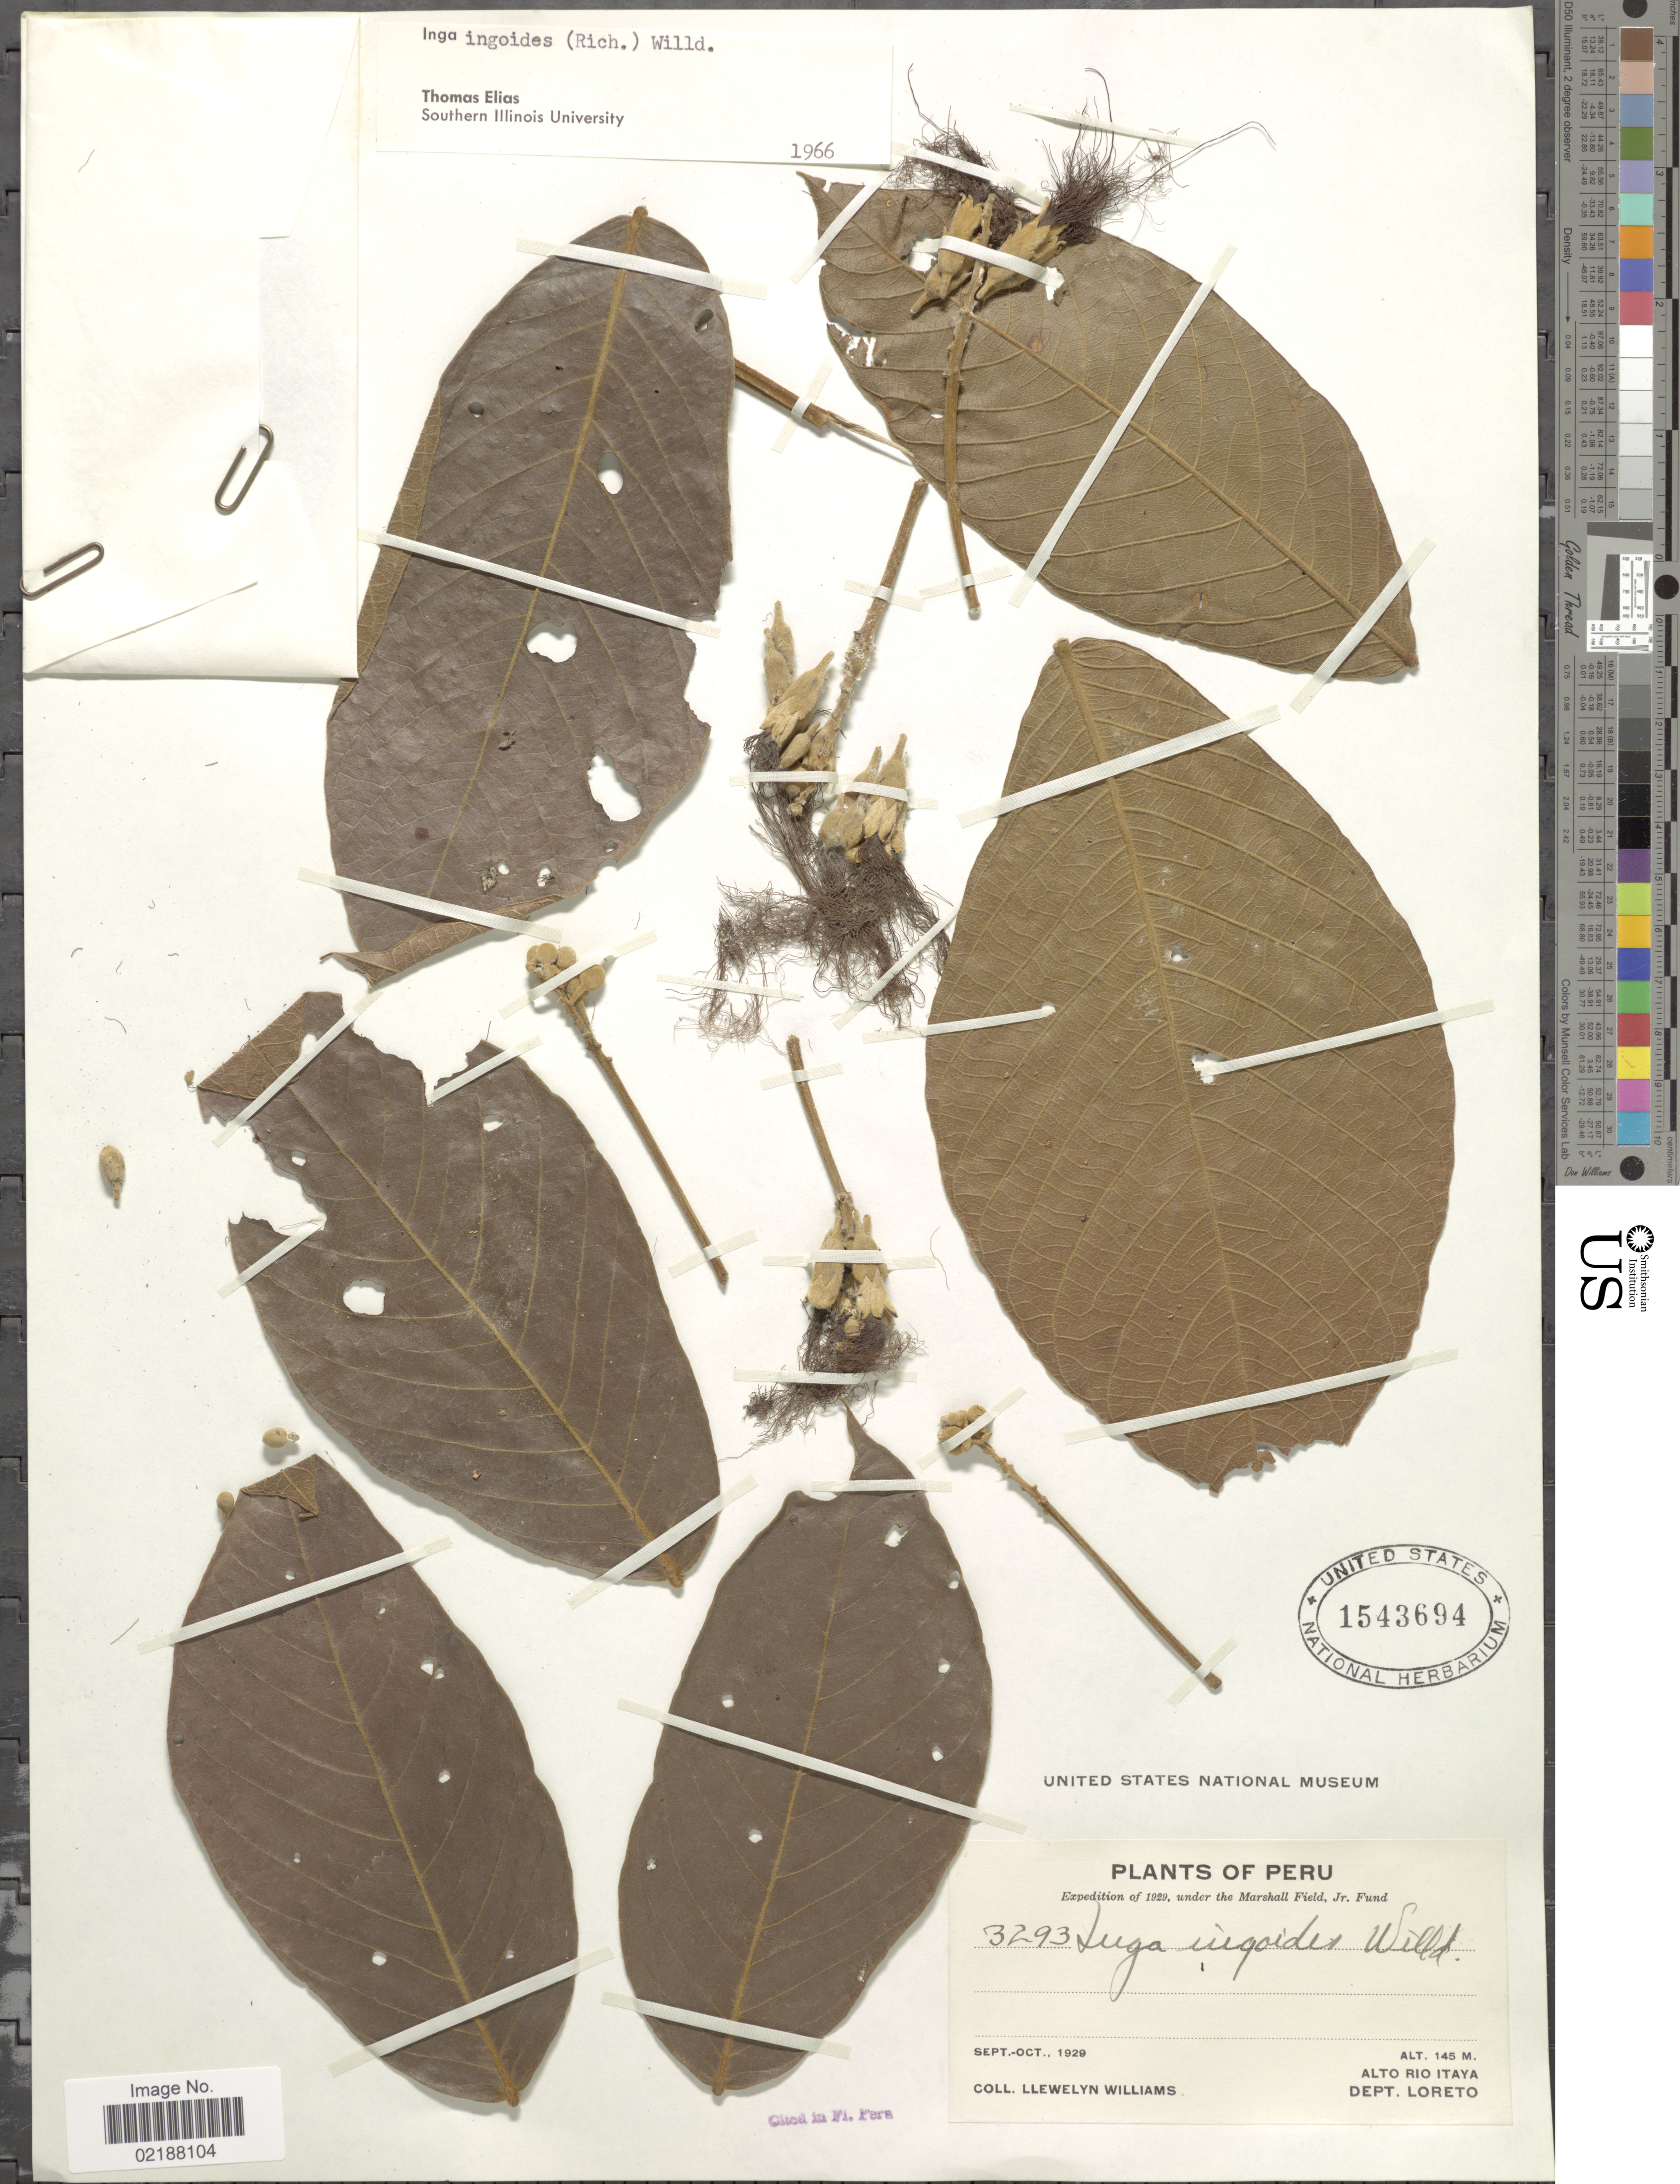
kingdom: Plantae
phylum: Tracheophyta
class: Magnoliopsida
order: Fabales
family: Fabaceae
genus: Inga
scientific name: Inga ingoides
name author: (Rich.) Willd.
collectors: Ll. Williams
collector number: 3293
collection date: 1929-09/1929-10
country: Peru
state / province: Loreto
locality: Alto Rio Itaya. Dept. Loreto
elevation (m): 145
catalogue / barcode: US 1543694